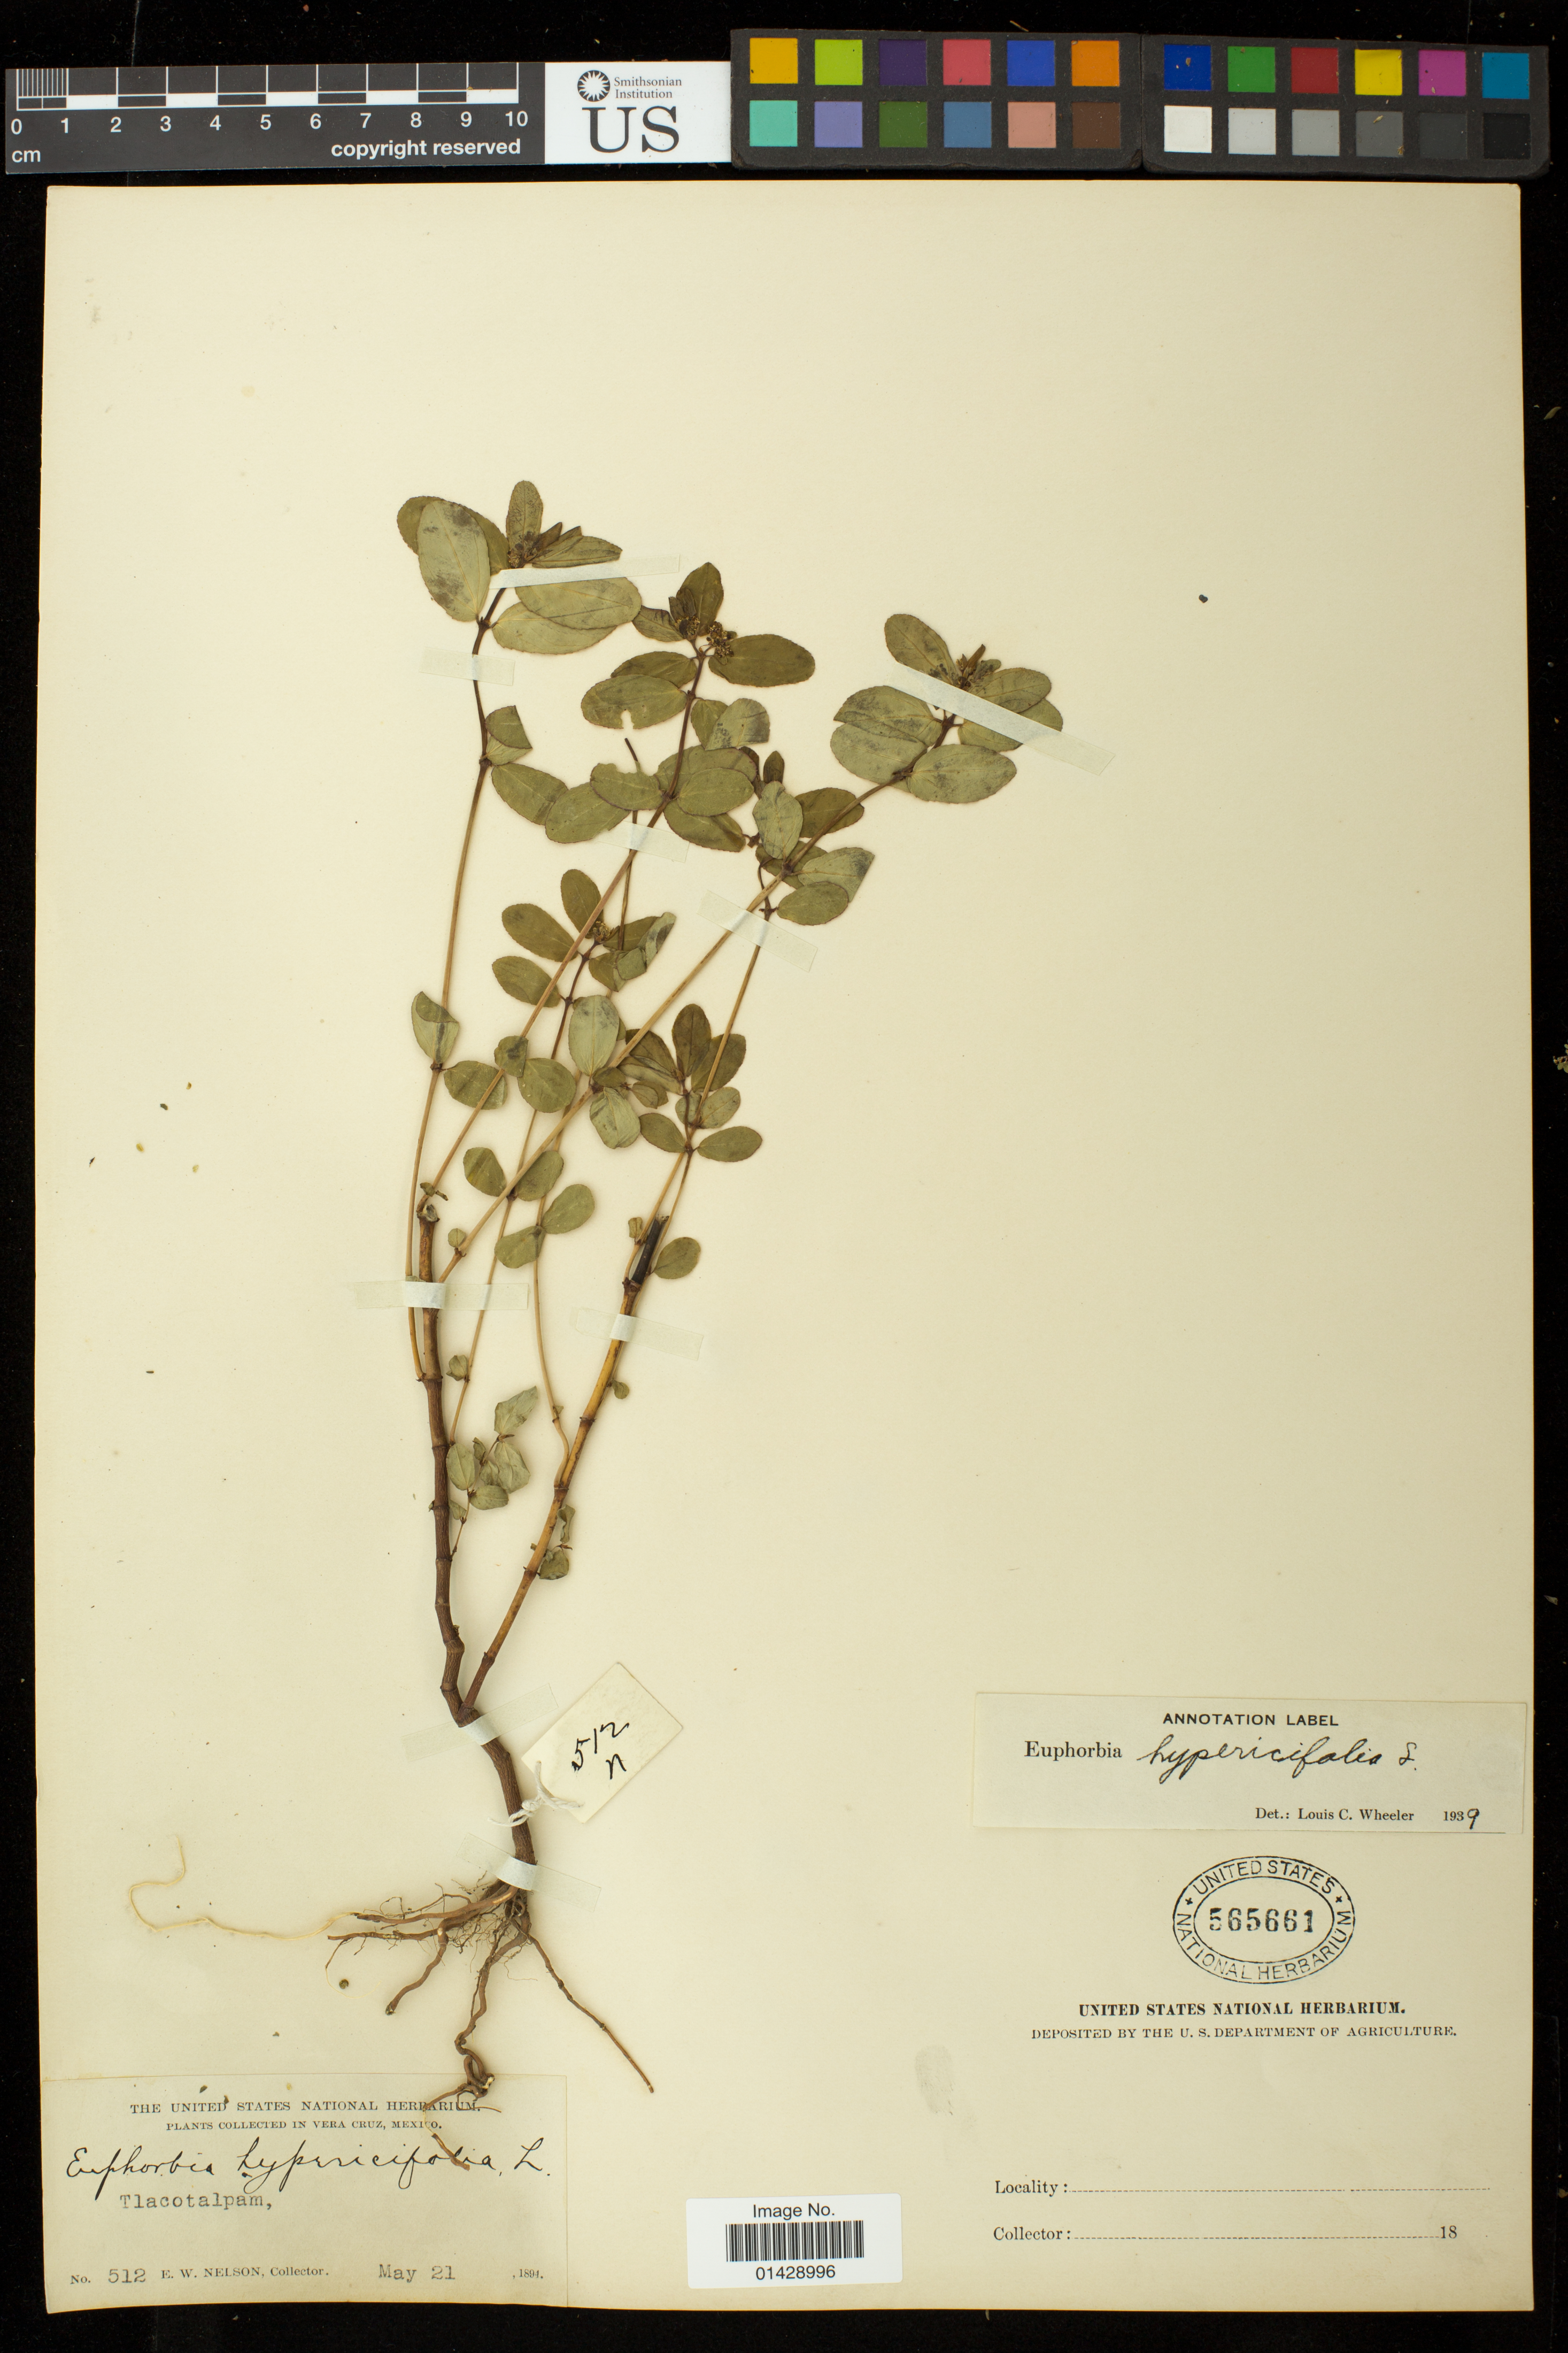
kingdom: Plantae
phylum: Tracheophyta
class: Magnoliopsida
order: Malpighiales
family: Euphorbiaceae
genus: Euphorbia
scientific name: Euphorbia hypericifolia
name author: L.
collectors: E. W. Nelson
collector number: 512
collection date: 1894-05-21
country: Mexico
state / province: Veracruz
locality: Tlacotalpam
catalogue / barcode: US 565661